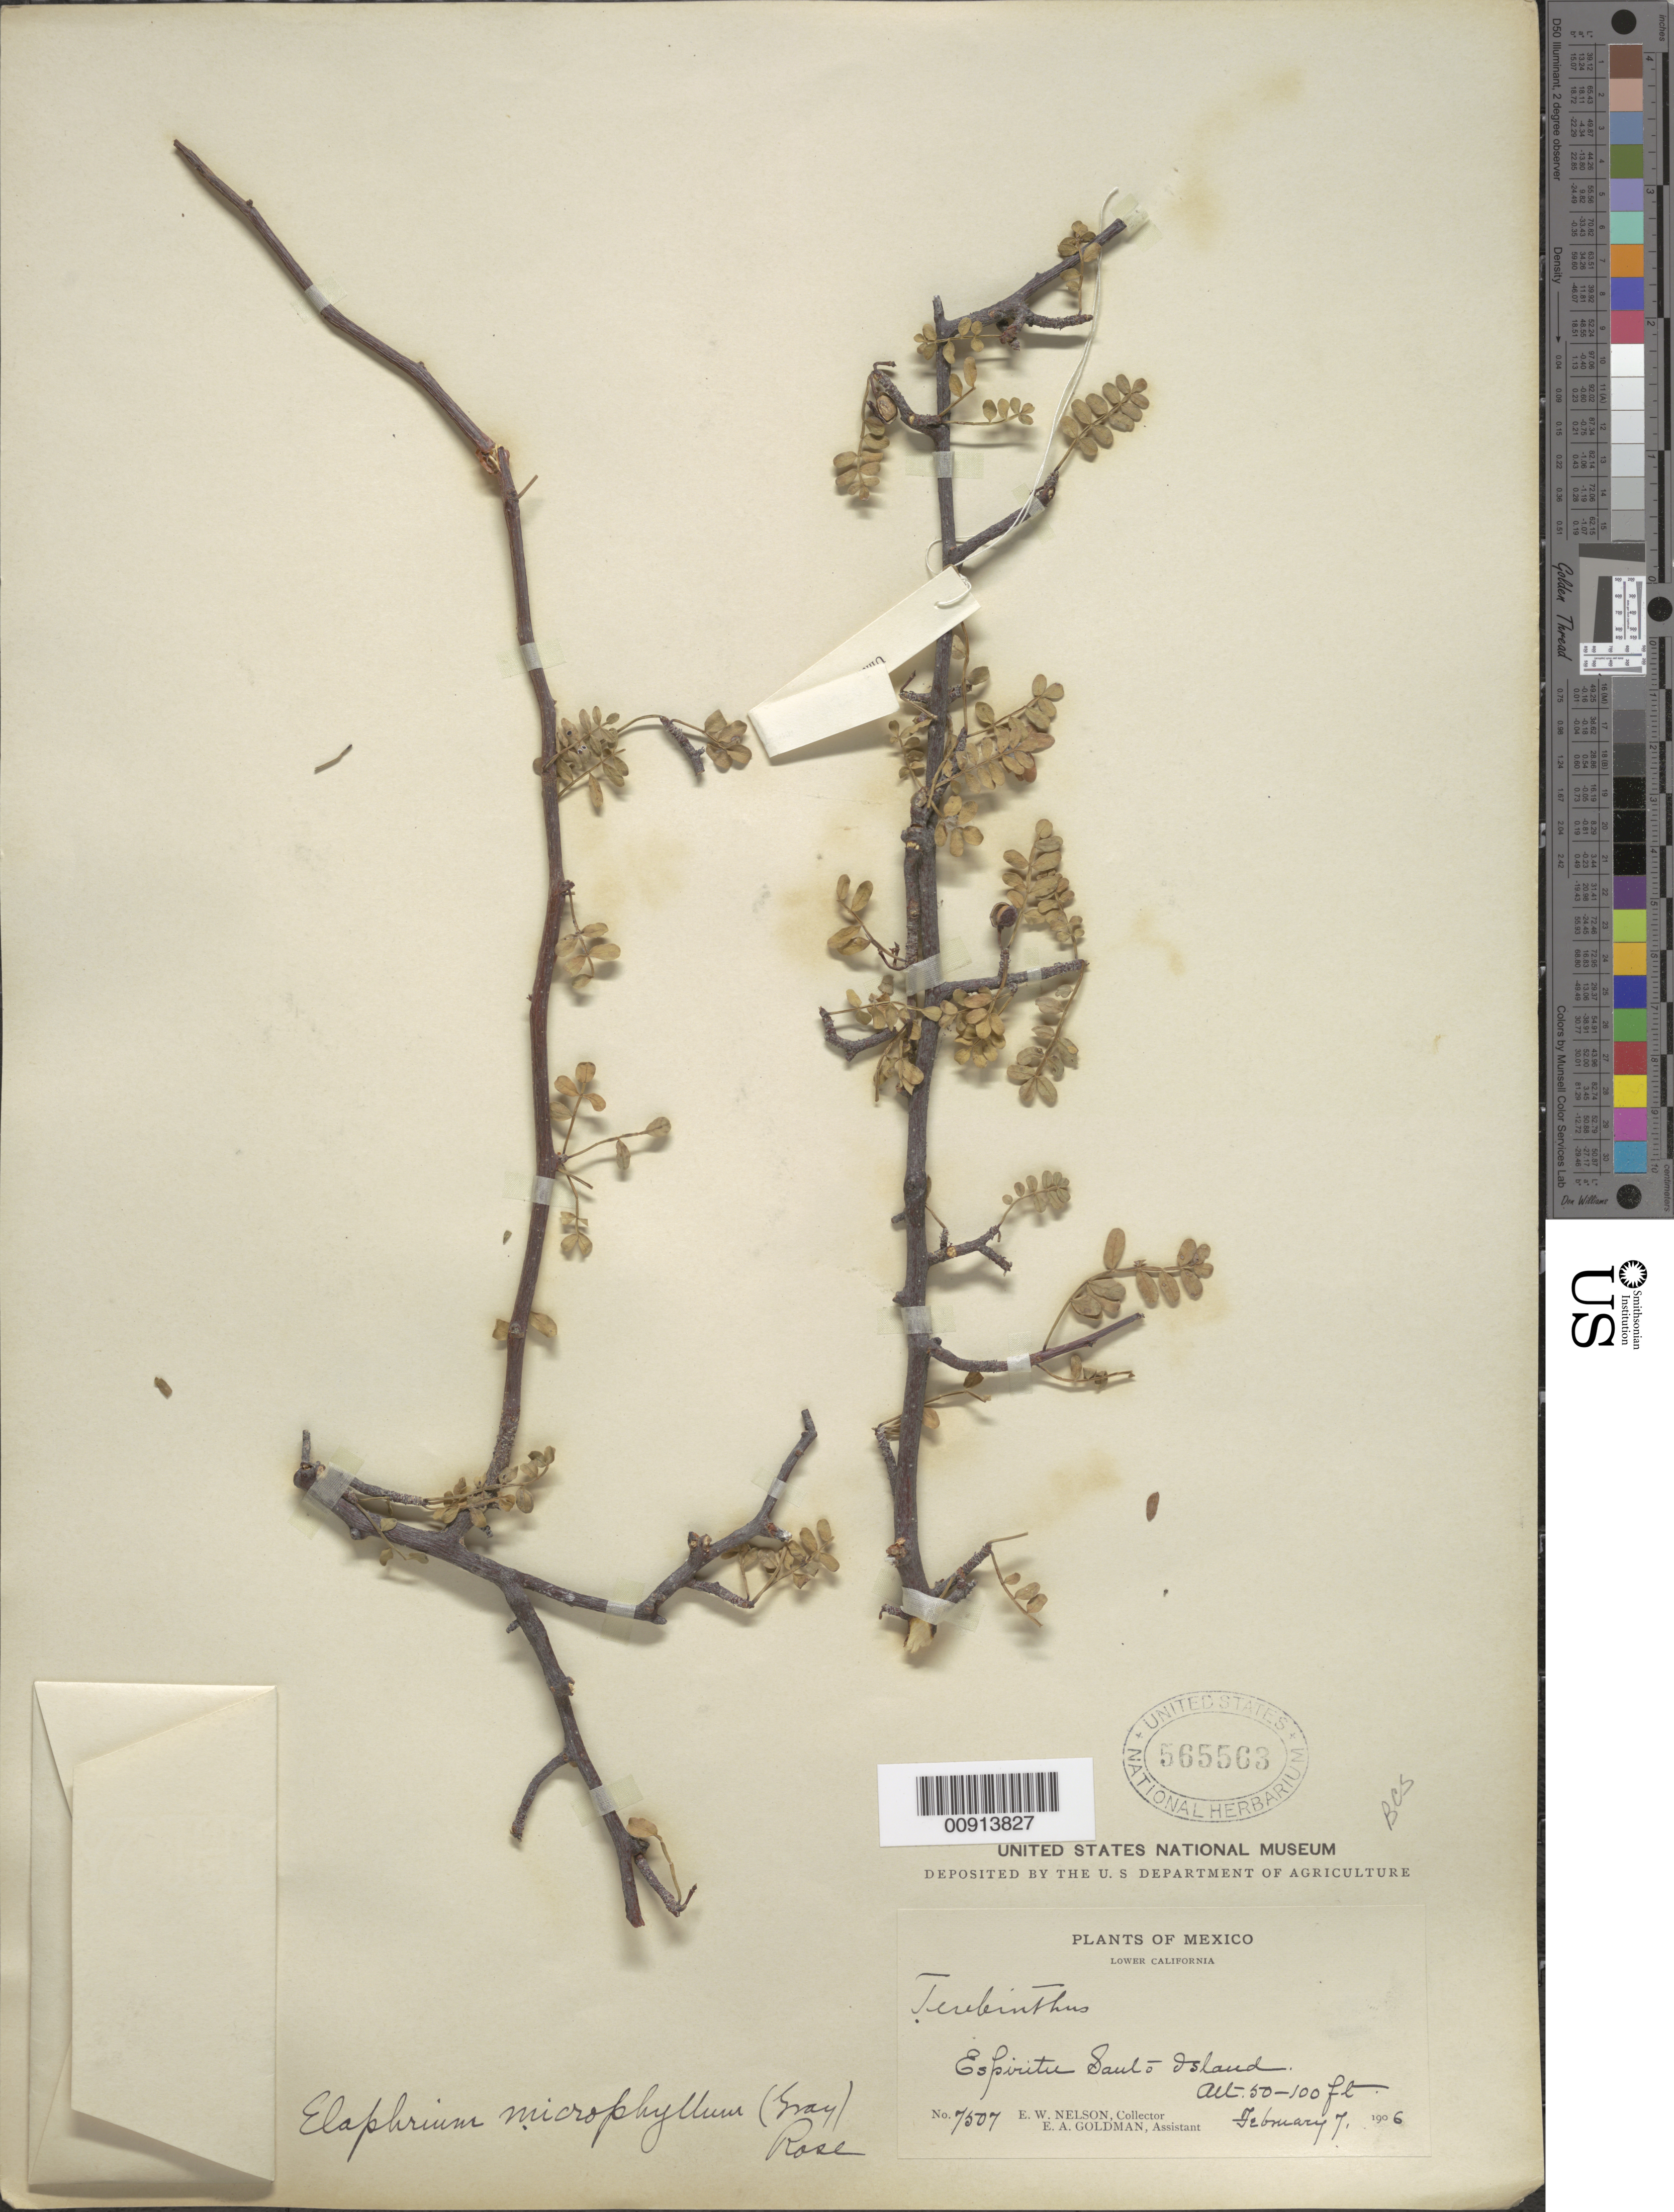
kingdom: Plantae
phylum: Tracheophyta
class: Magnoliopsida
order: Sapindales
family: Burseraceae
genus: Bursera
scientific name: Bursera microphylla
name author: A. Gray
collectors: E. W. Nelson & E. A. Goldman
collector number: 7507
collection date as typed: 07 Feb 1906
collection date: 1906-02-07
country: Mexico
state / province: Baja California Sur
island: Espirito Santo Island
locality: Espíritu Santo Island, Lower California.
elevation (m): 15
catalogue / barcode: US 565563